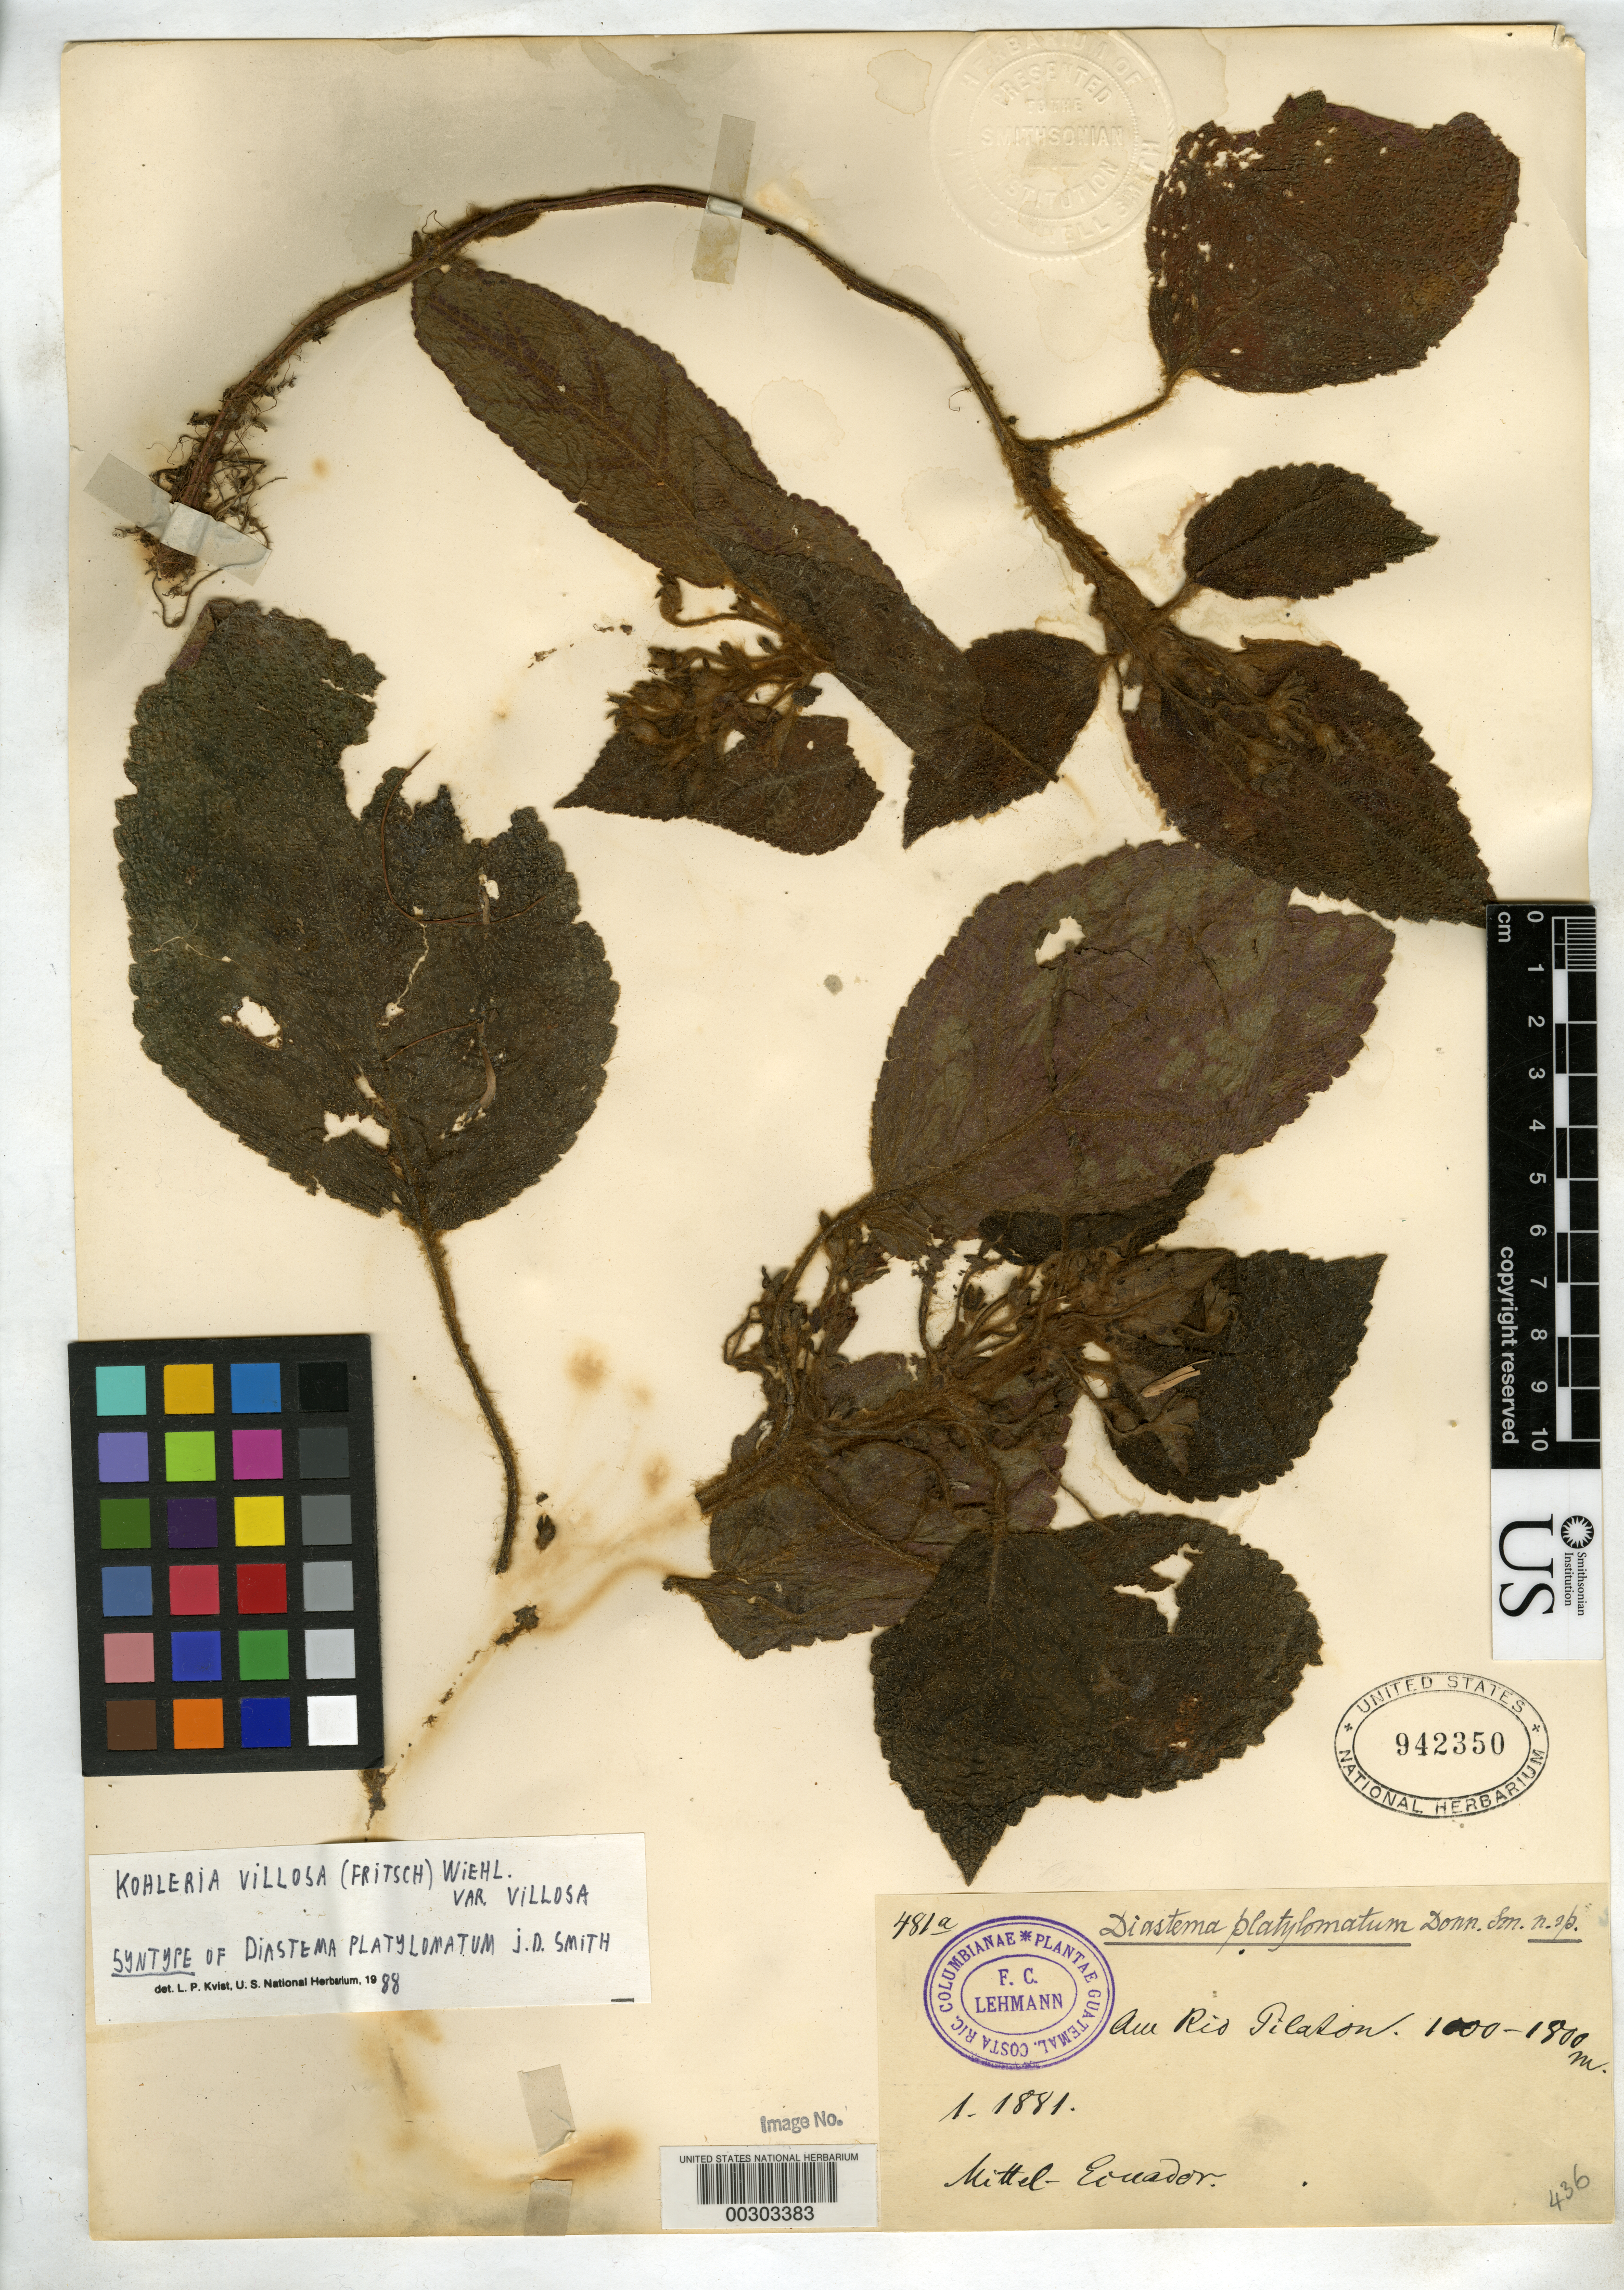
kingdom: Plantae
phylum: Tracheophyta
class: Magnoliopsida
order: Lamiales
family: Gesneriaceae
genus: Diastema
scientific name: Diastema platylomatum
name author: Donn. Sm.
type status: Syntype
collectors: F. C. Lehmann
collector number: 481 a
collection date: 1881-01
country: Ecuador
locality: Rio Pilaton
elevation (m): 1000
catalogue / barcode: US 942350